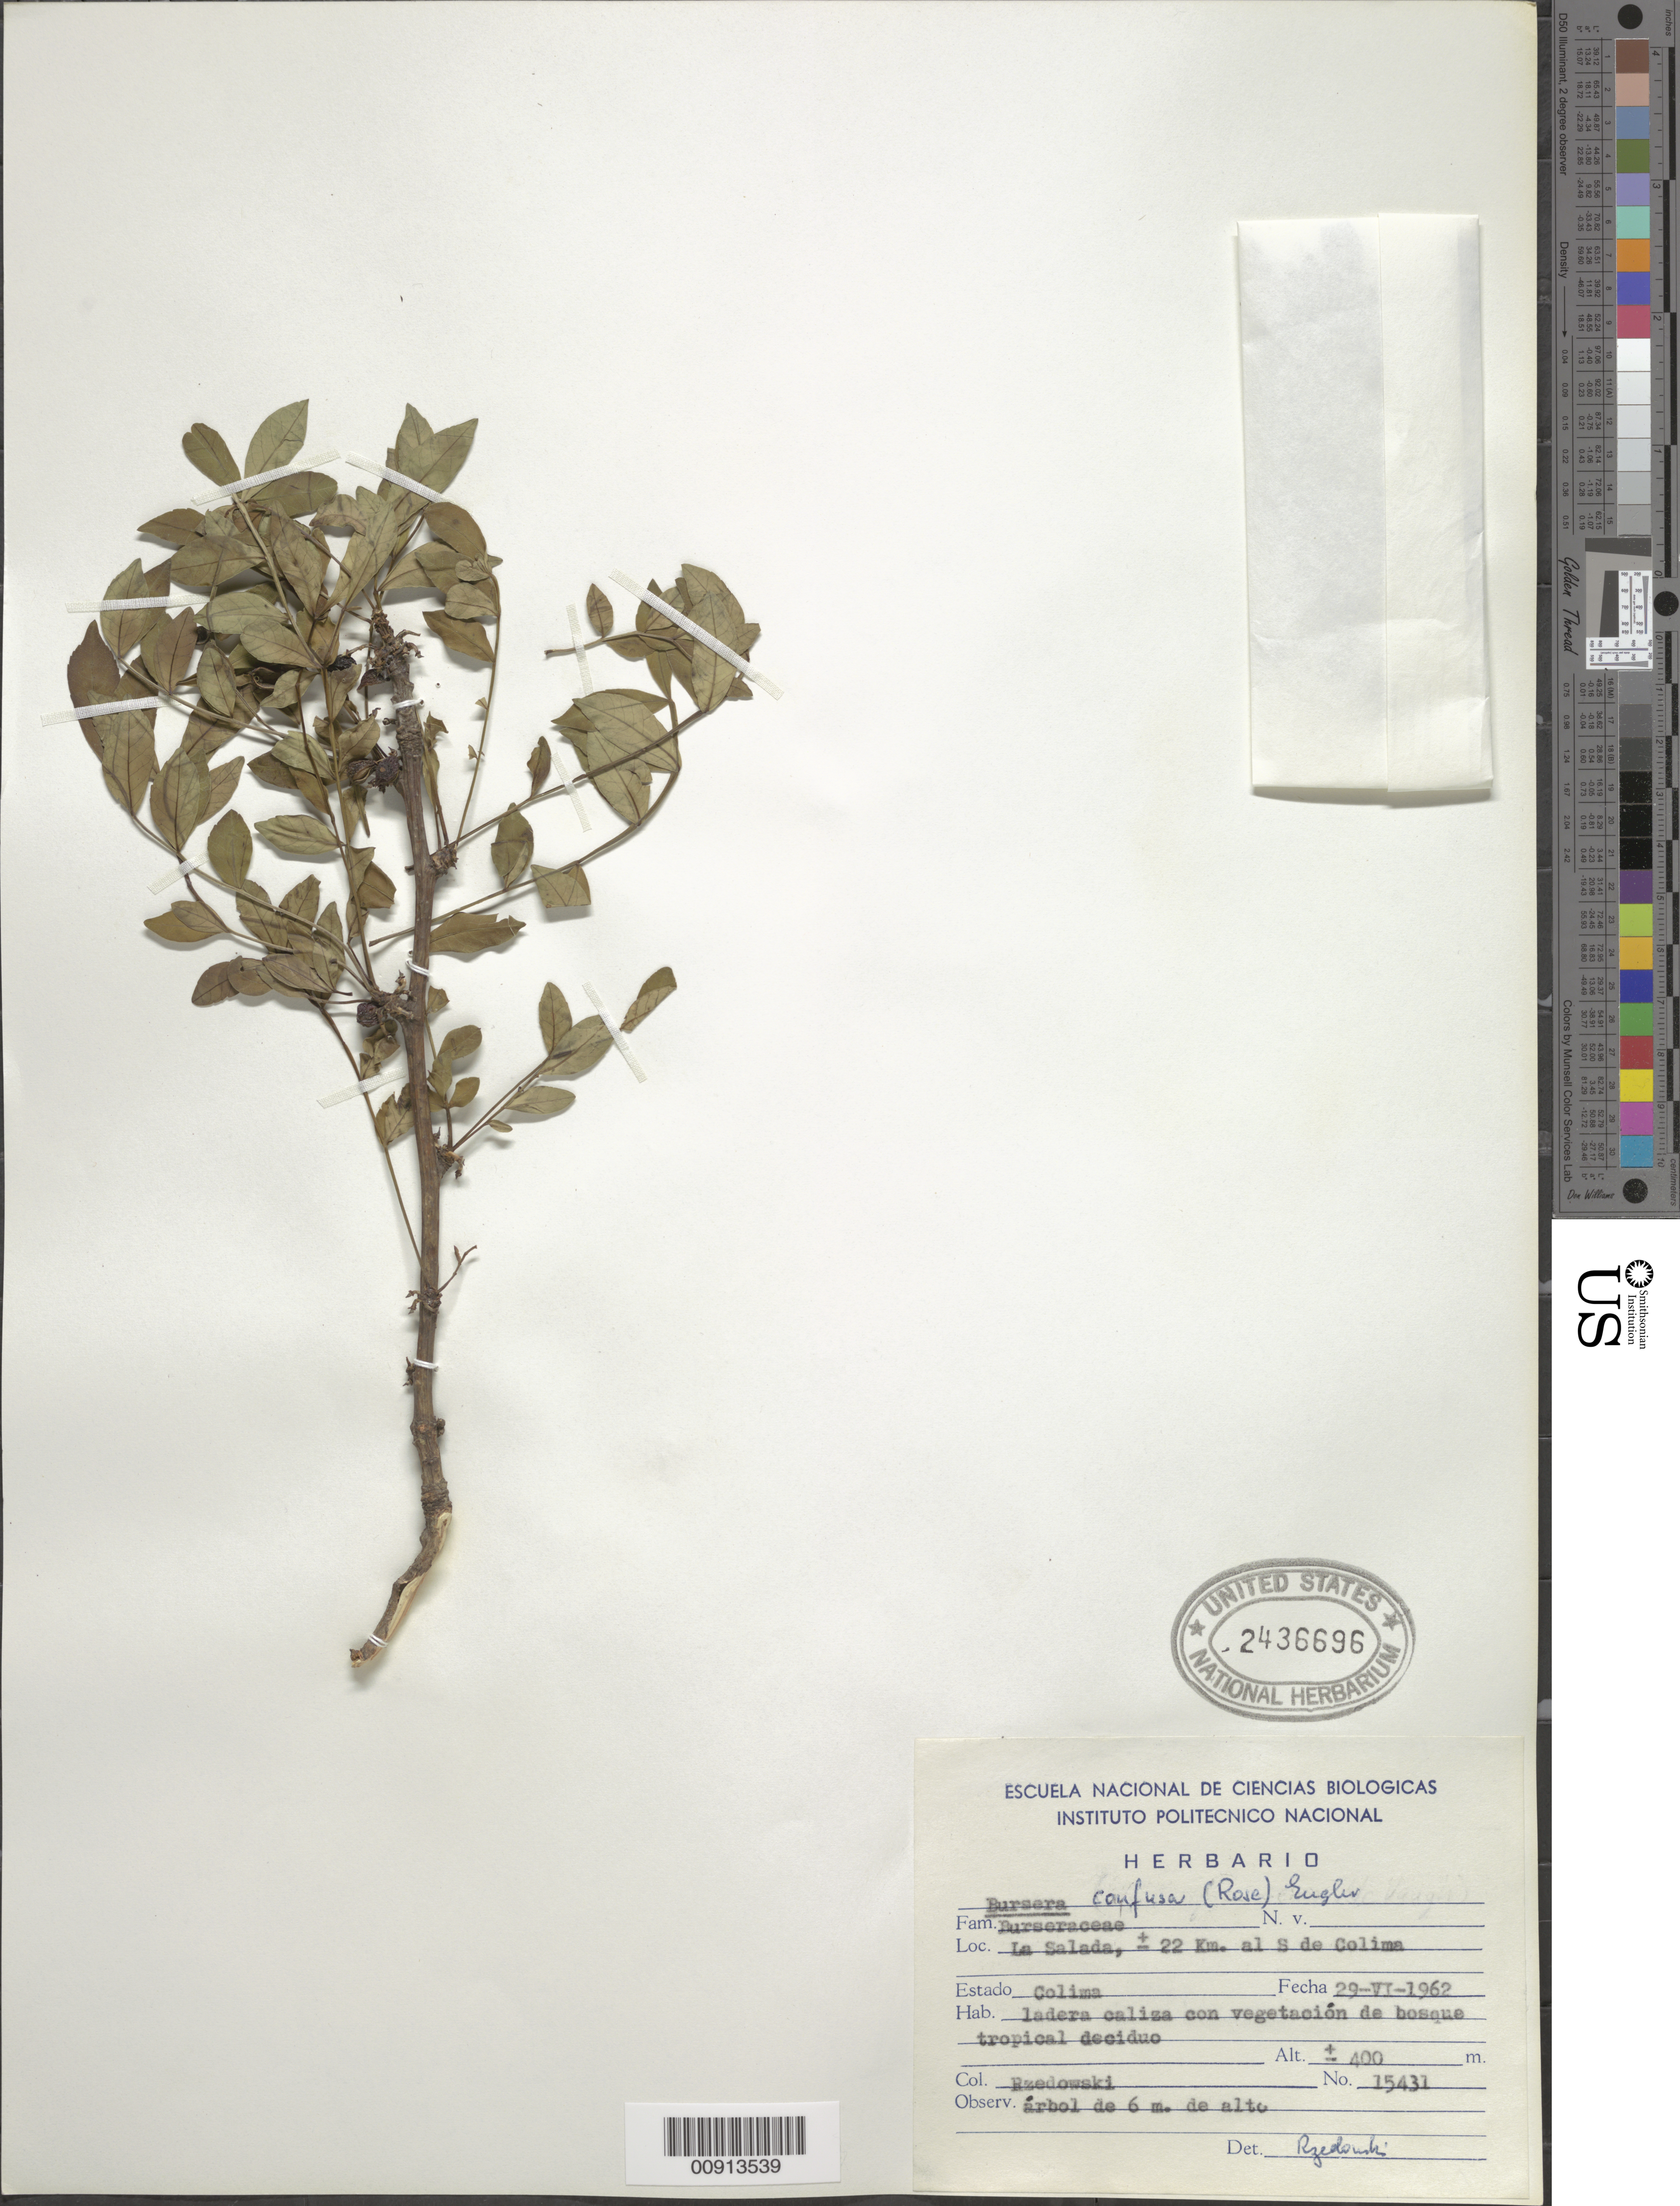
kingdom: Plantae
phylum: Tracheophyta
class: Magnoliopsida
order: Sapindales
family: Burseraceae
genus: Bursera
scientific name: Bursera fagaroides var. elongata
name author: (Kunth) Engl.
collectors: J. Rzedowski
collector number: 15431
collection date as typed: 29 Jun 1962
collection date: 1962-06-29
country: Mexico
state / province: Colima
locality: La Salada, ± 22 km. al S de Colima, Estado Colima.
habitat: Ladera caliza con vegetación de bosque tropical deciduo.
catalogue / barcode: US 2436696